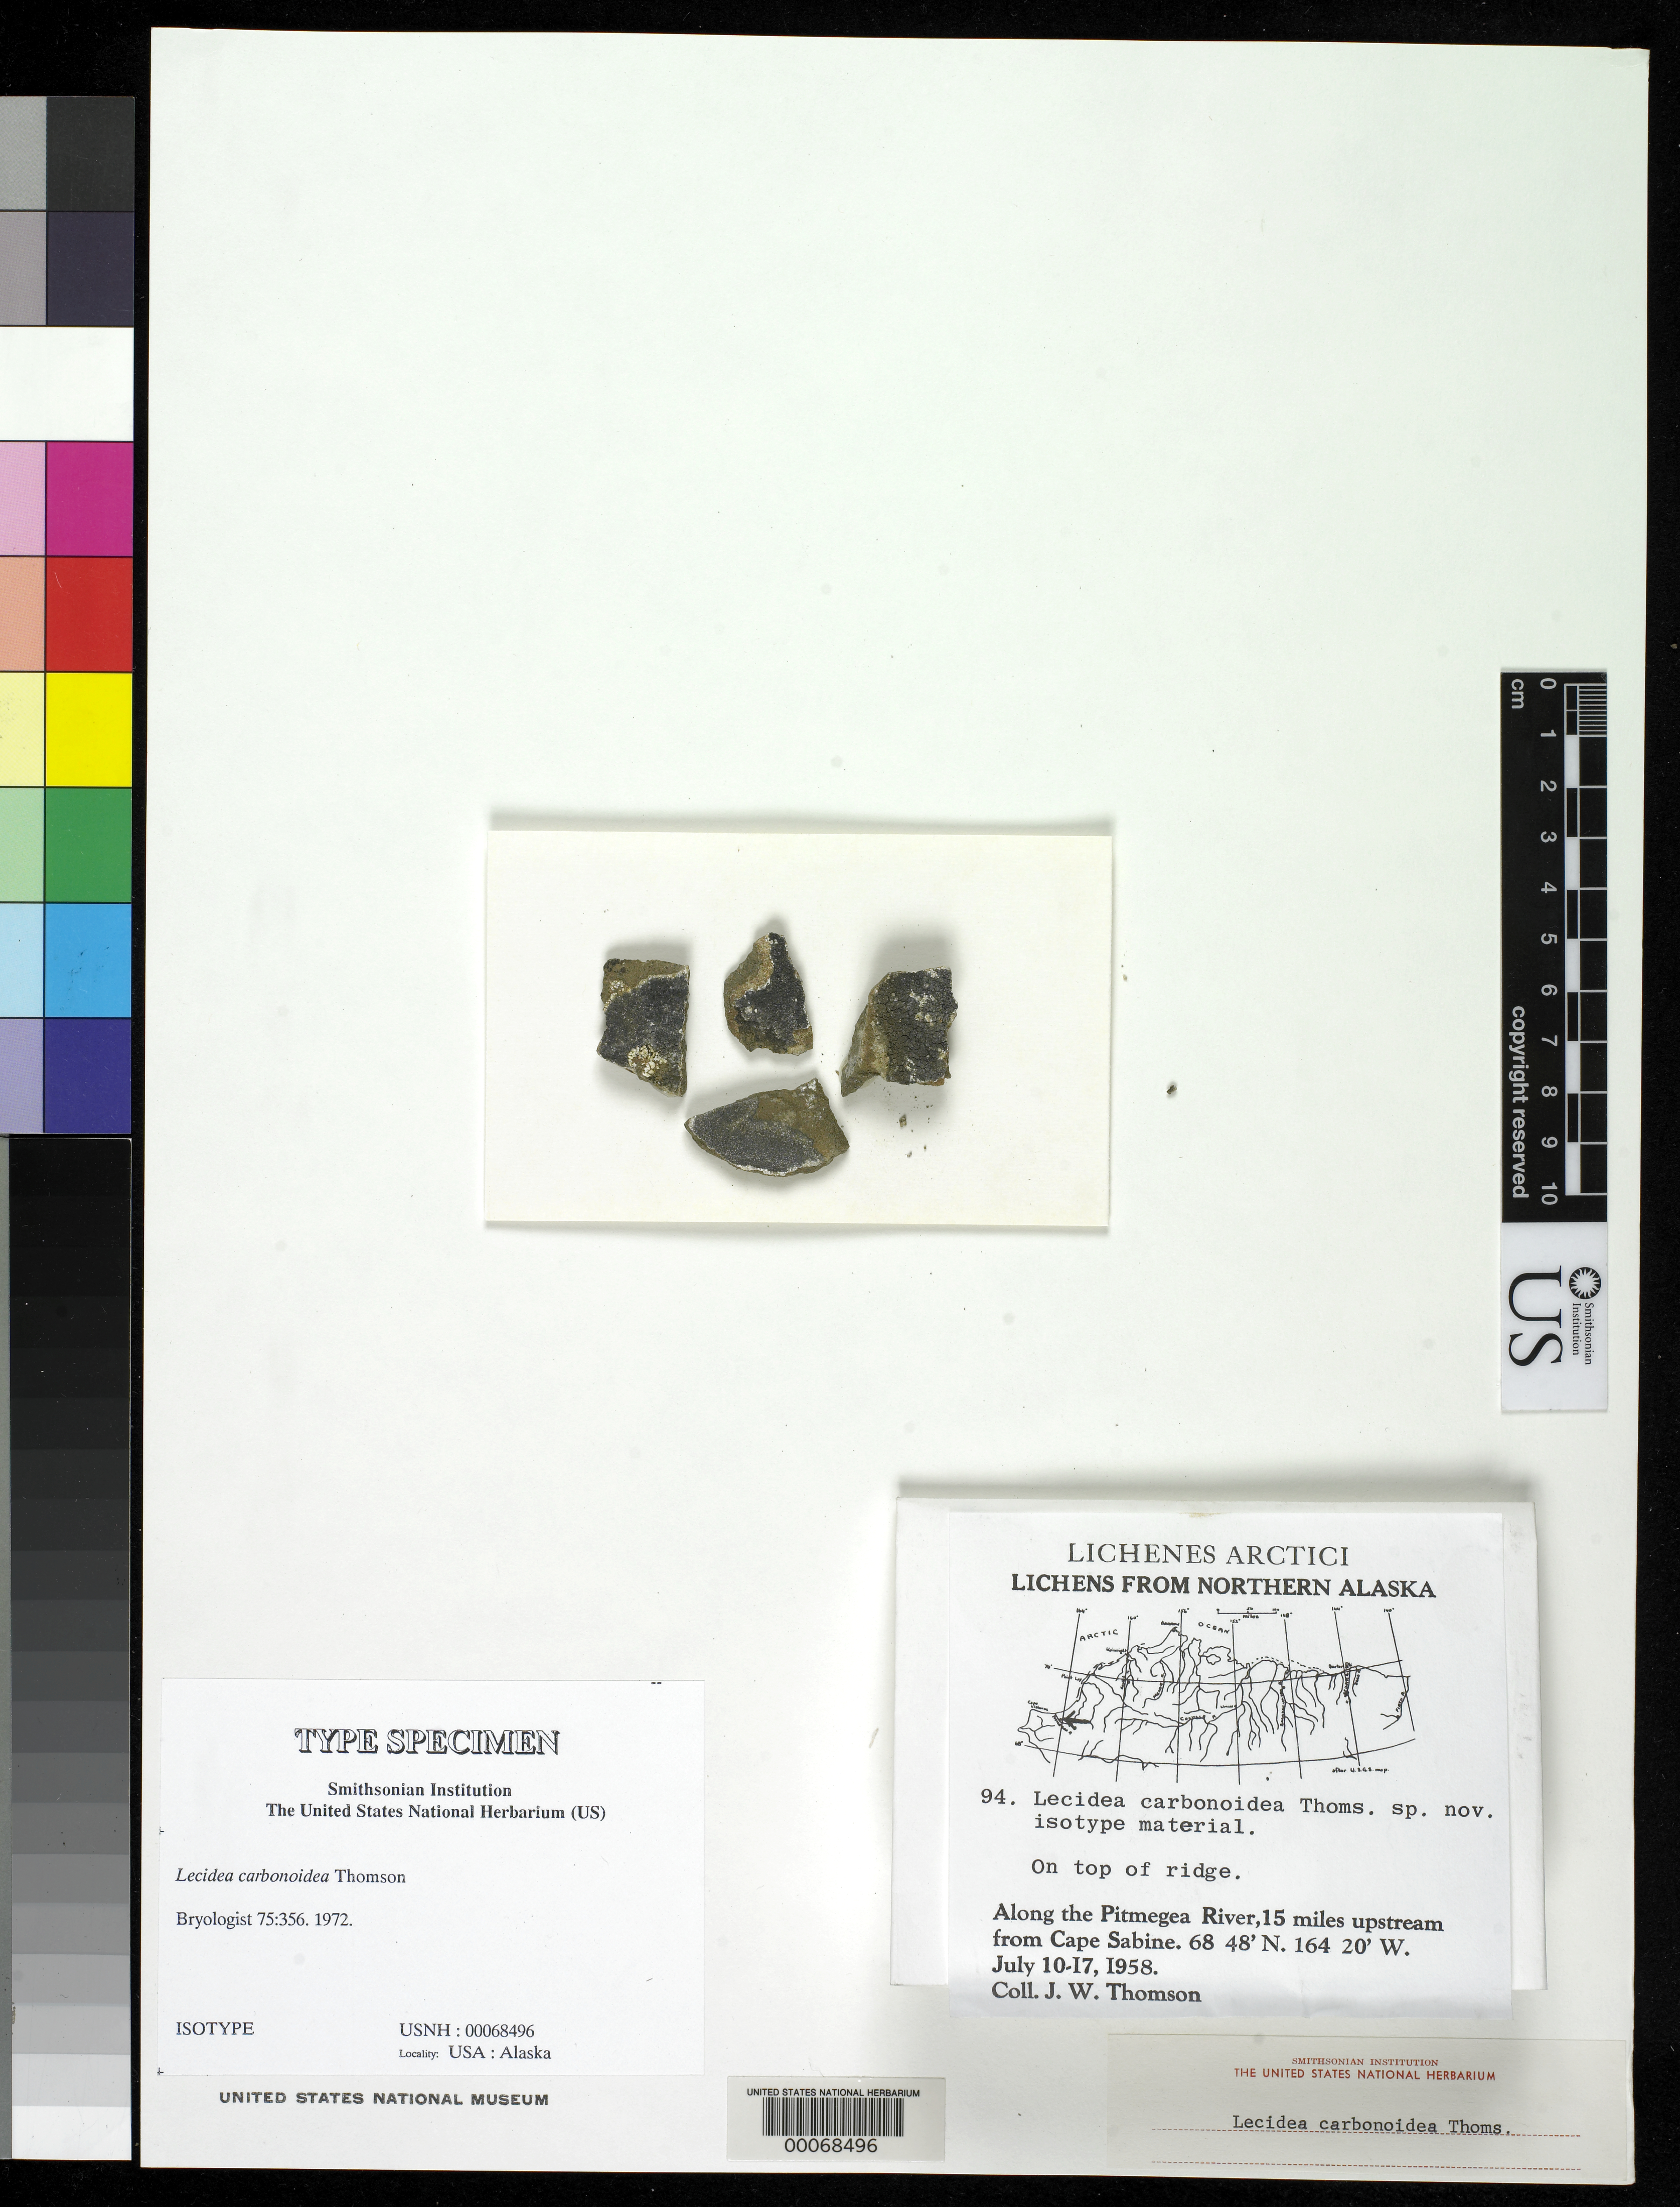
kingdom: Fungi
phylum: Ascomycota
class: Lecanoromycetes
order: Lecideales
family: Lecideaceae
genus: Lecidea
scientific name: Lecidea carbonoidea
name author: J.W. Thomson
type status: Isotype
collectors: J. W. Thomson & S. Shusan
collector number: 94 Lich. Arct.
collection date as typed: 10 Jul 1958 to 17 Jul 1958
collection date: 1958-07-10/1958-07-17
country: United States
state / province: Alaska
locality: Along the Pitmegea River, 15 mi upstream from Cape Sabine.